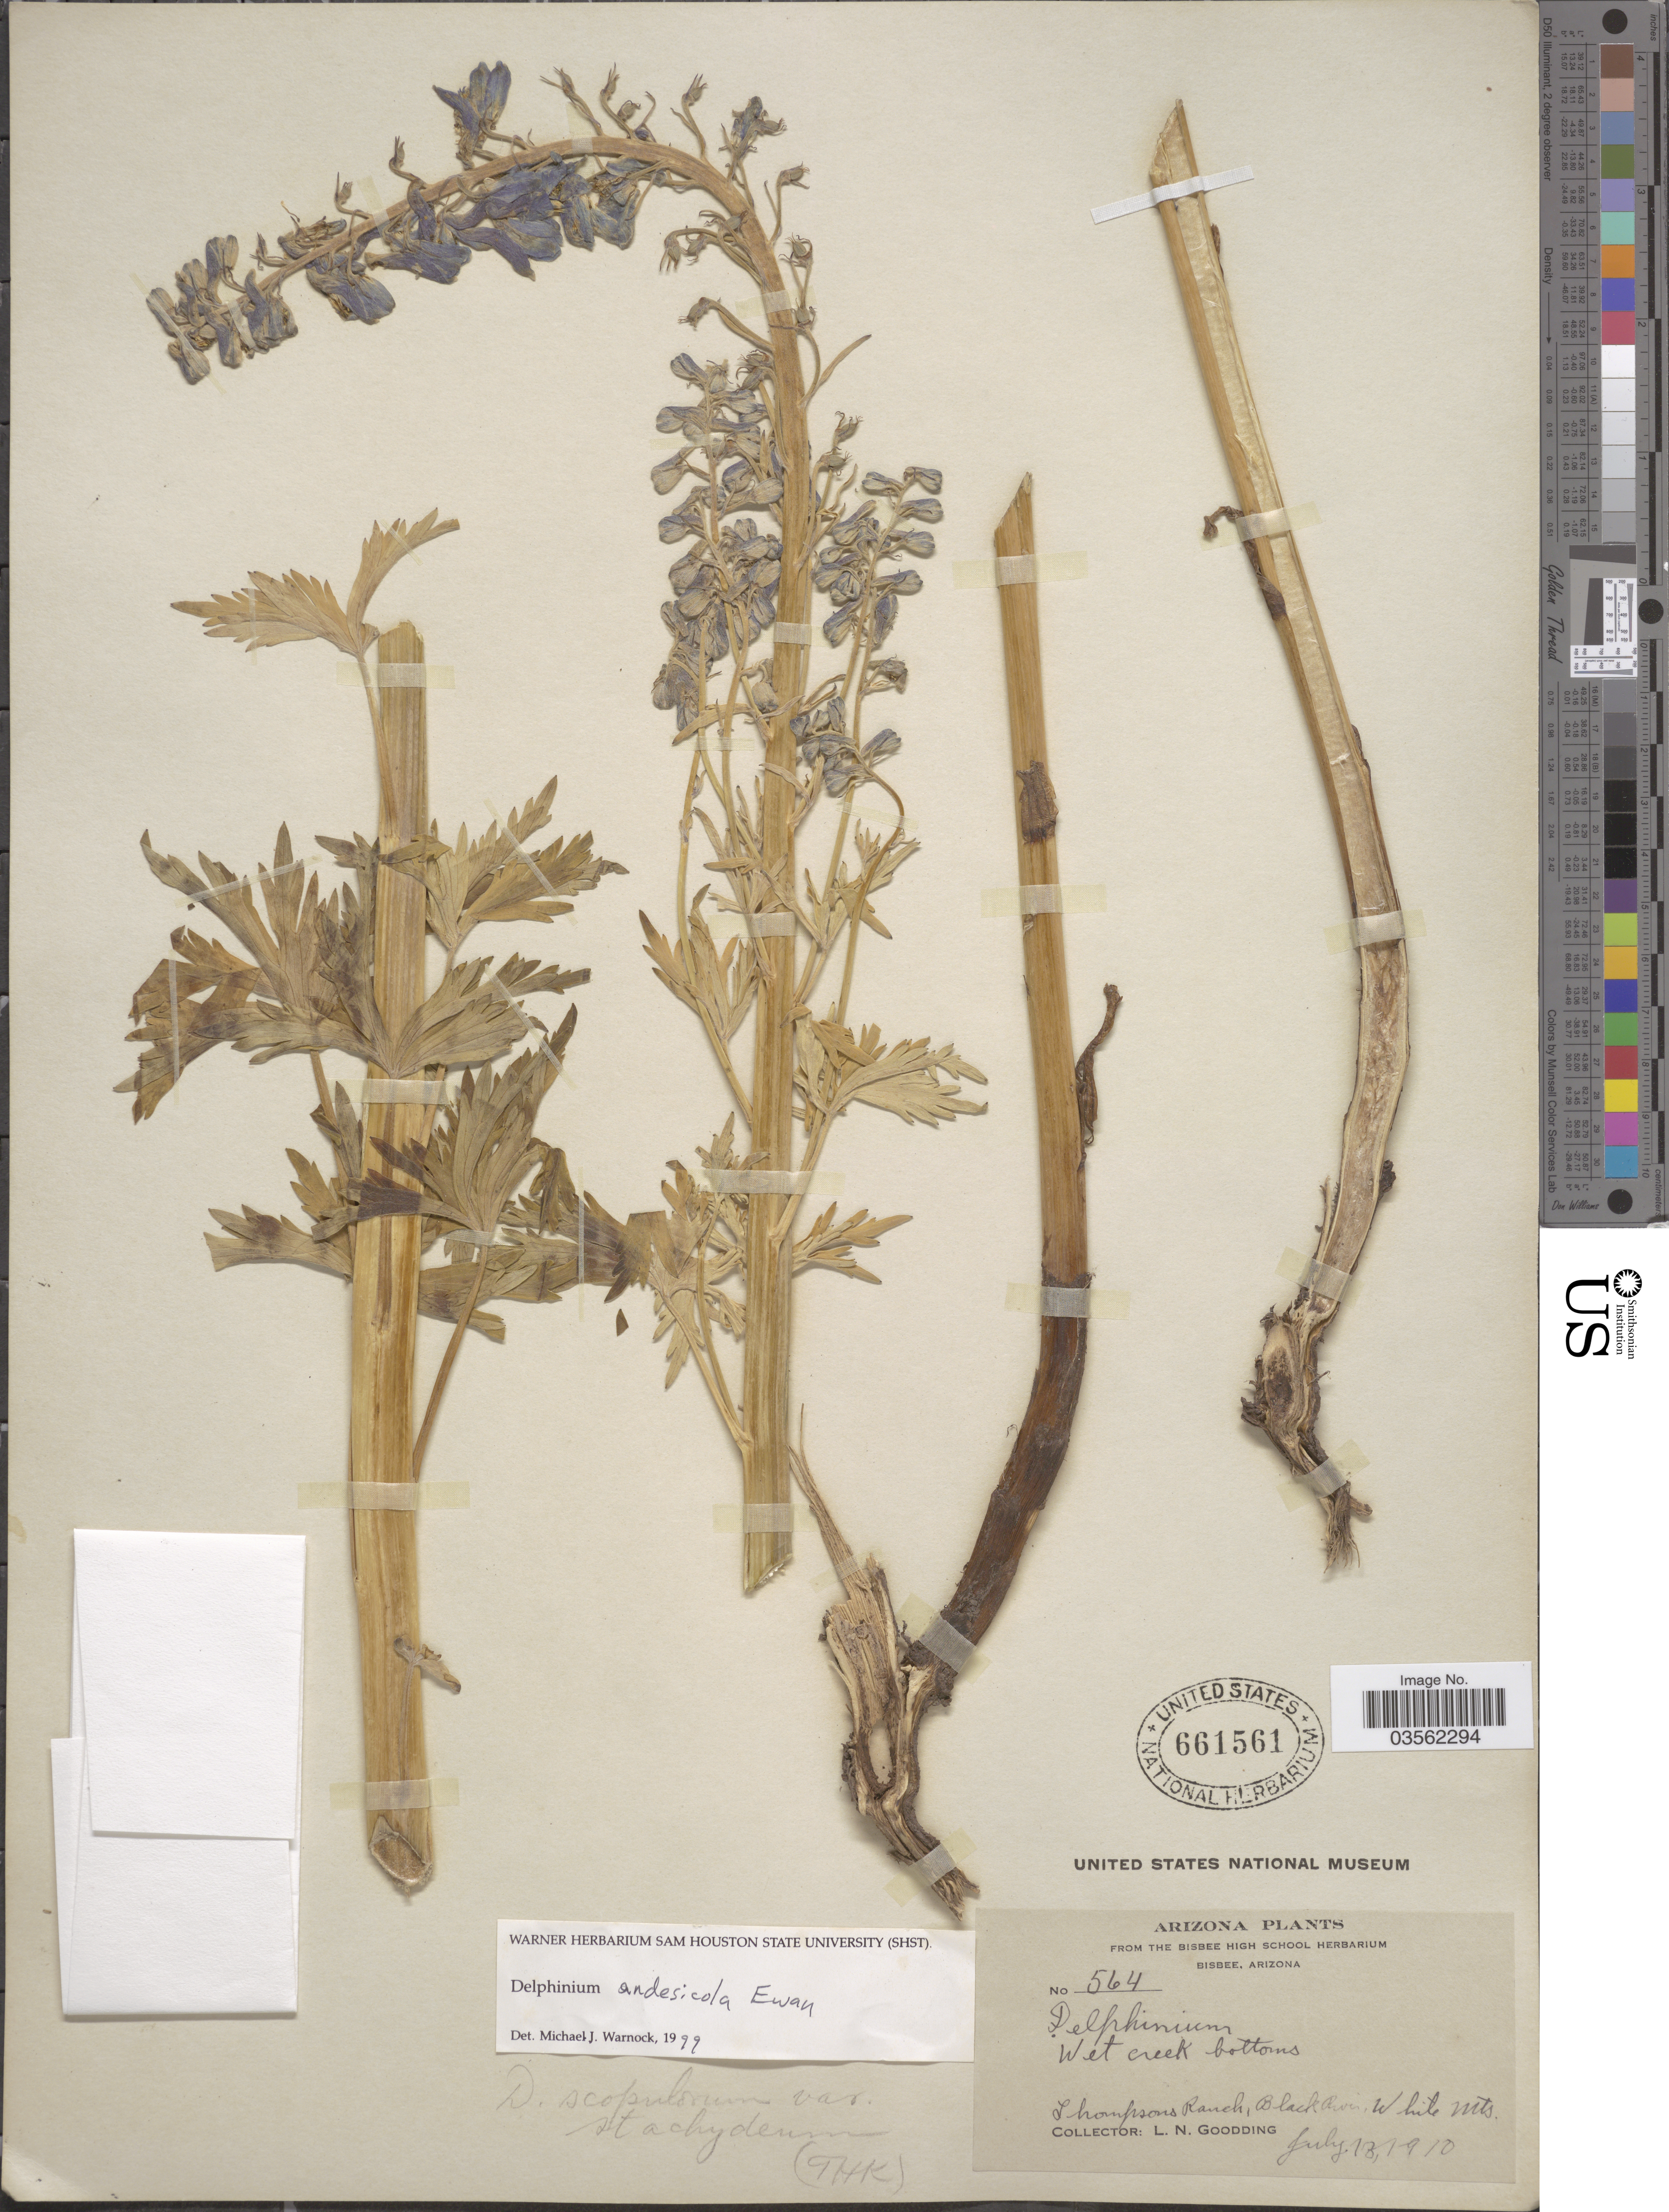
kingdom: Plantae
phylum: Tracheophyta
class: Magnoliopsida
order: Ranunculales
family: Ranunculaceae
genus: Delphinium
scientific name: Delphinium andesicola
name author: Ewan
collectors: L. N. Goodding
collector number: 564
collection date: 1910-07-13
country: United States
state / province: Arizona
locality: Thompsons Ranch, Black River, White Mts.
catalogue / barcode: US 661561